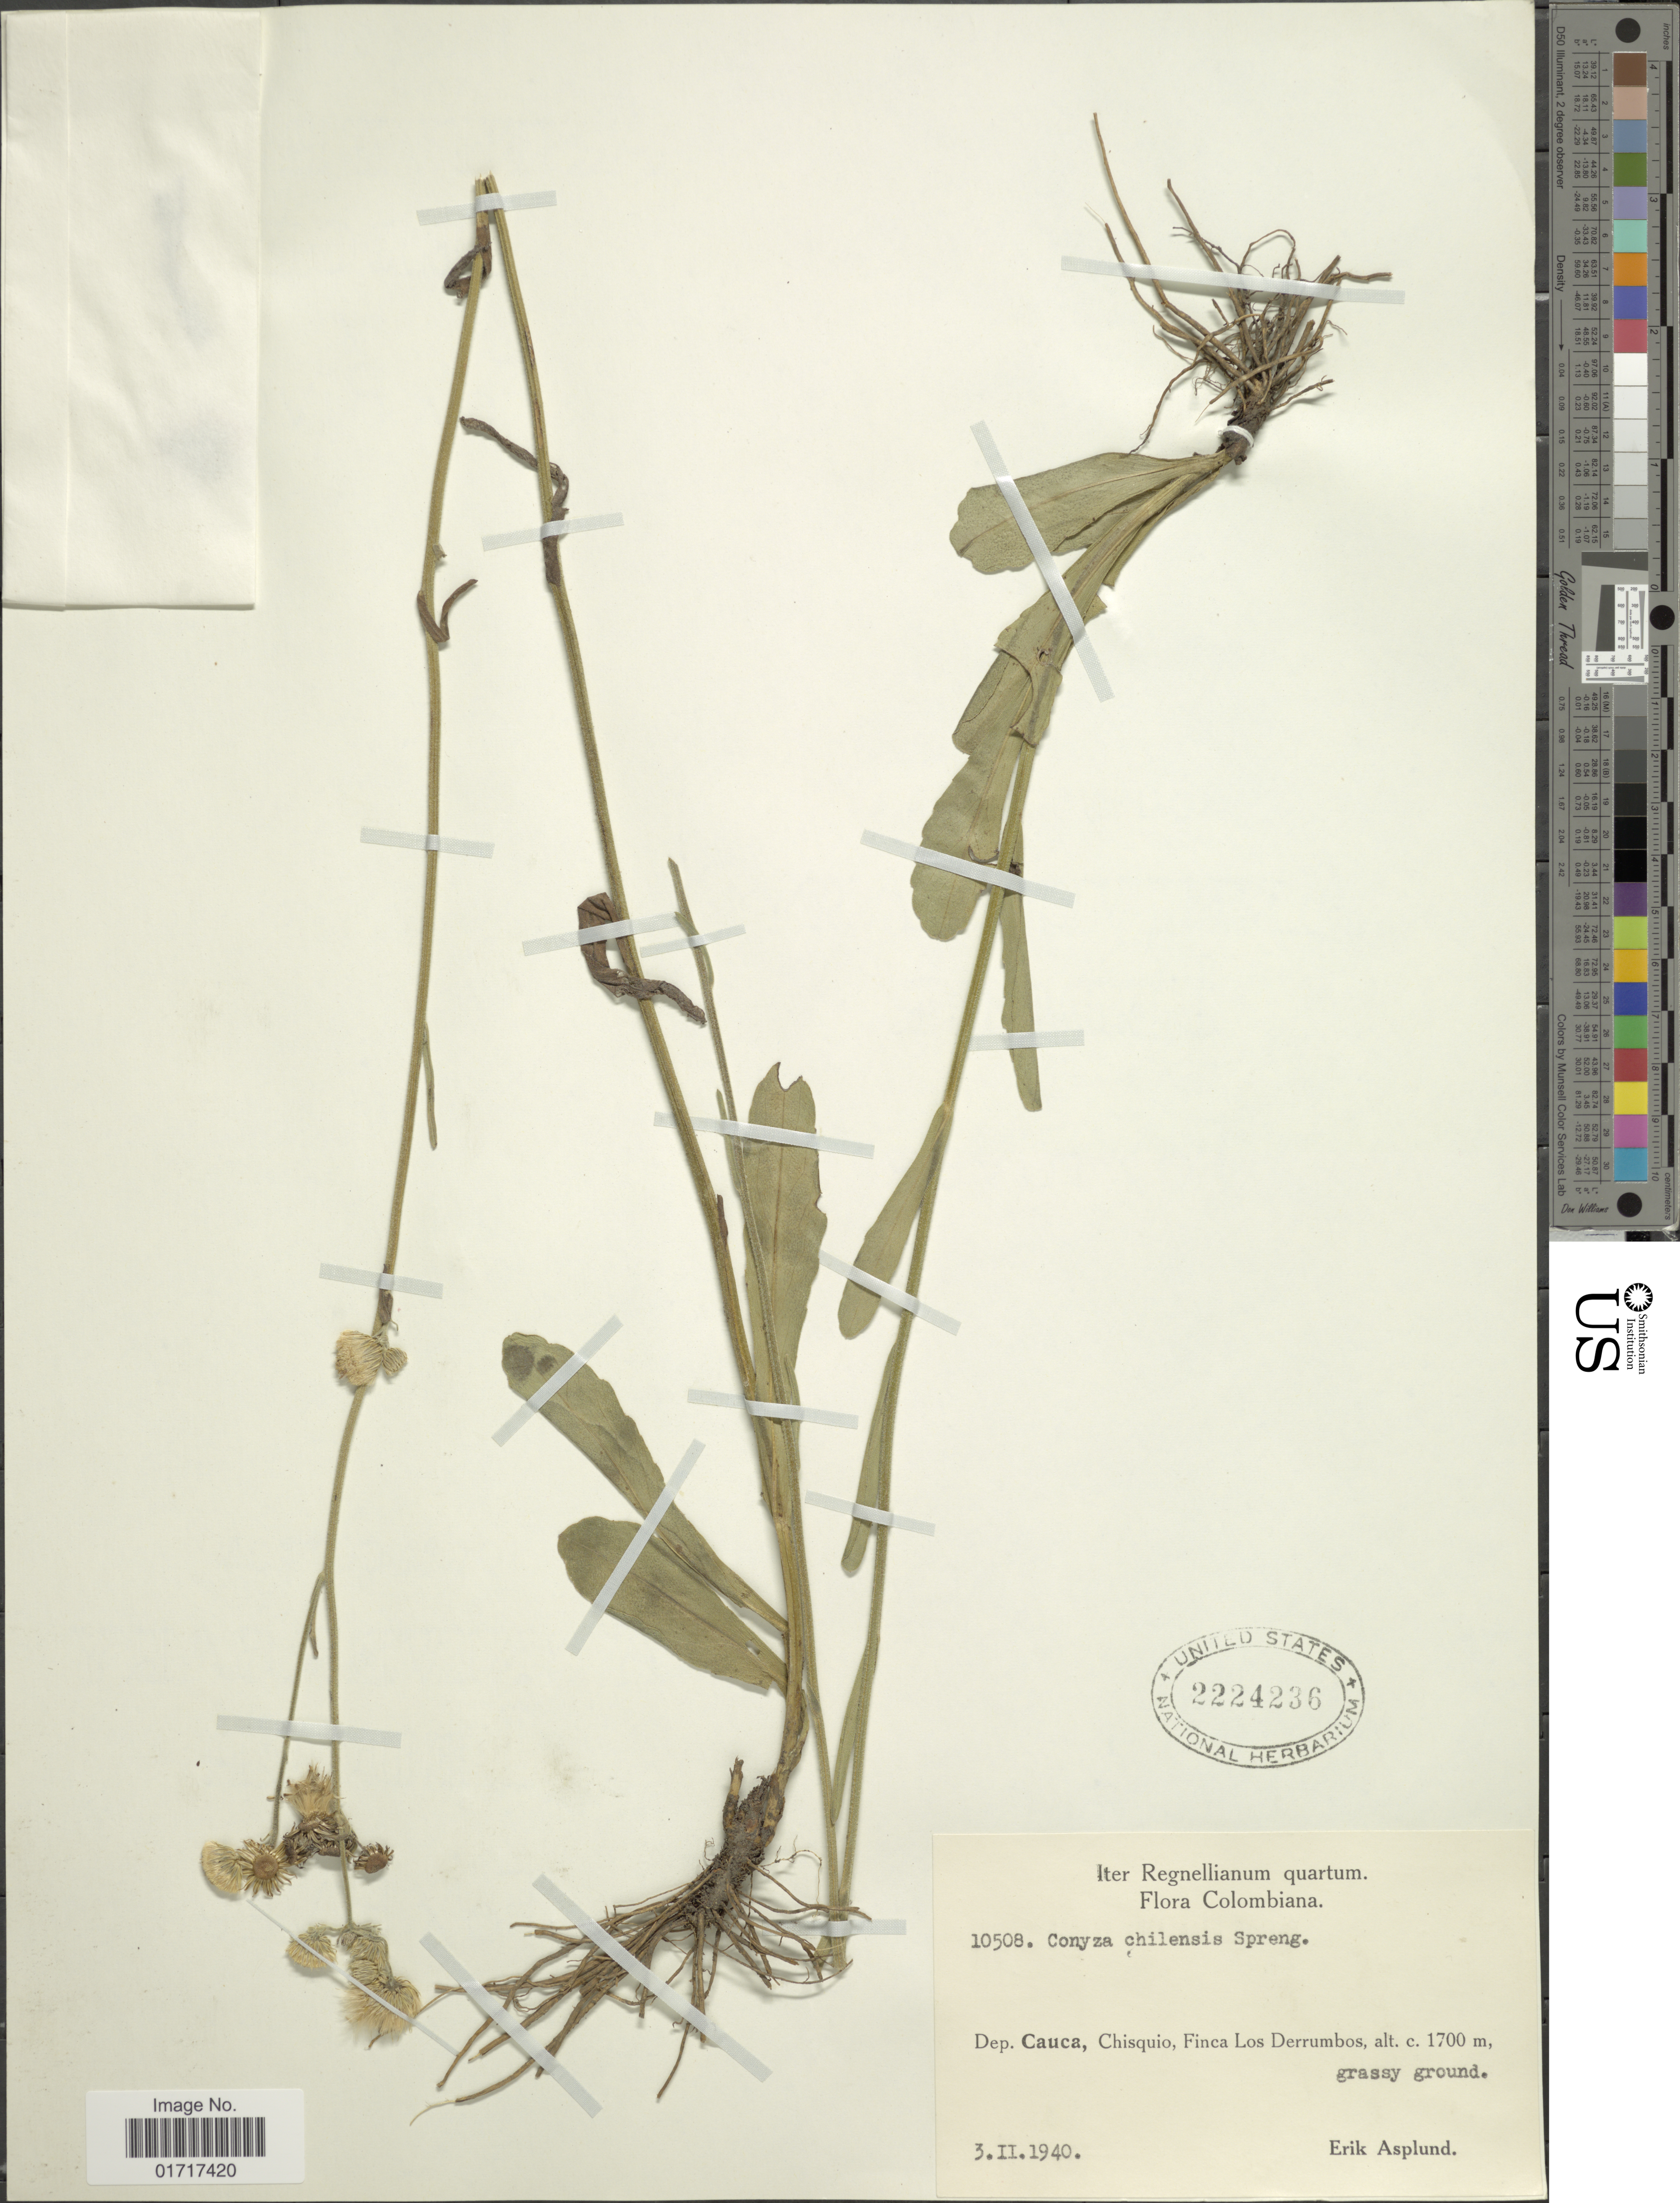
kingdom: Plantae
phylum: Tracheophyta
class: Magnoliopsida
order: Asterales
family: Asteraceae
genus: Conyza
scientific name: Conyza primulaefolia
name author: (Lam.) Cuatrec. & Lourteig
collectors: E. Asplund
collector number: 10508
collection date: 1940-02-03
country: Colombia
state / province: Cauca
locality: Dep. Cauca, Chisquio, Finca Los Derrumbos.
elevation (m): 1700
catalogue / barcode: US 2224236